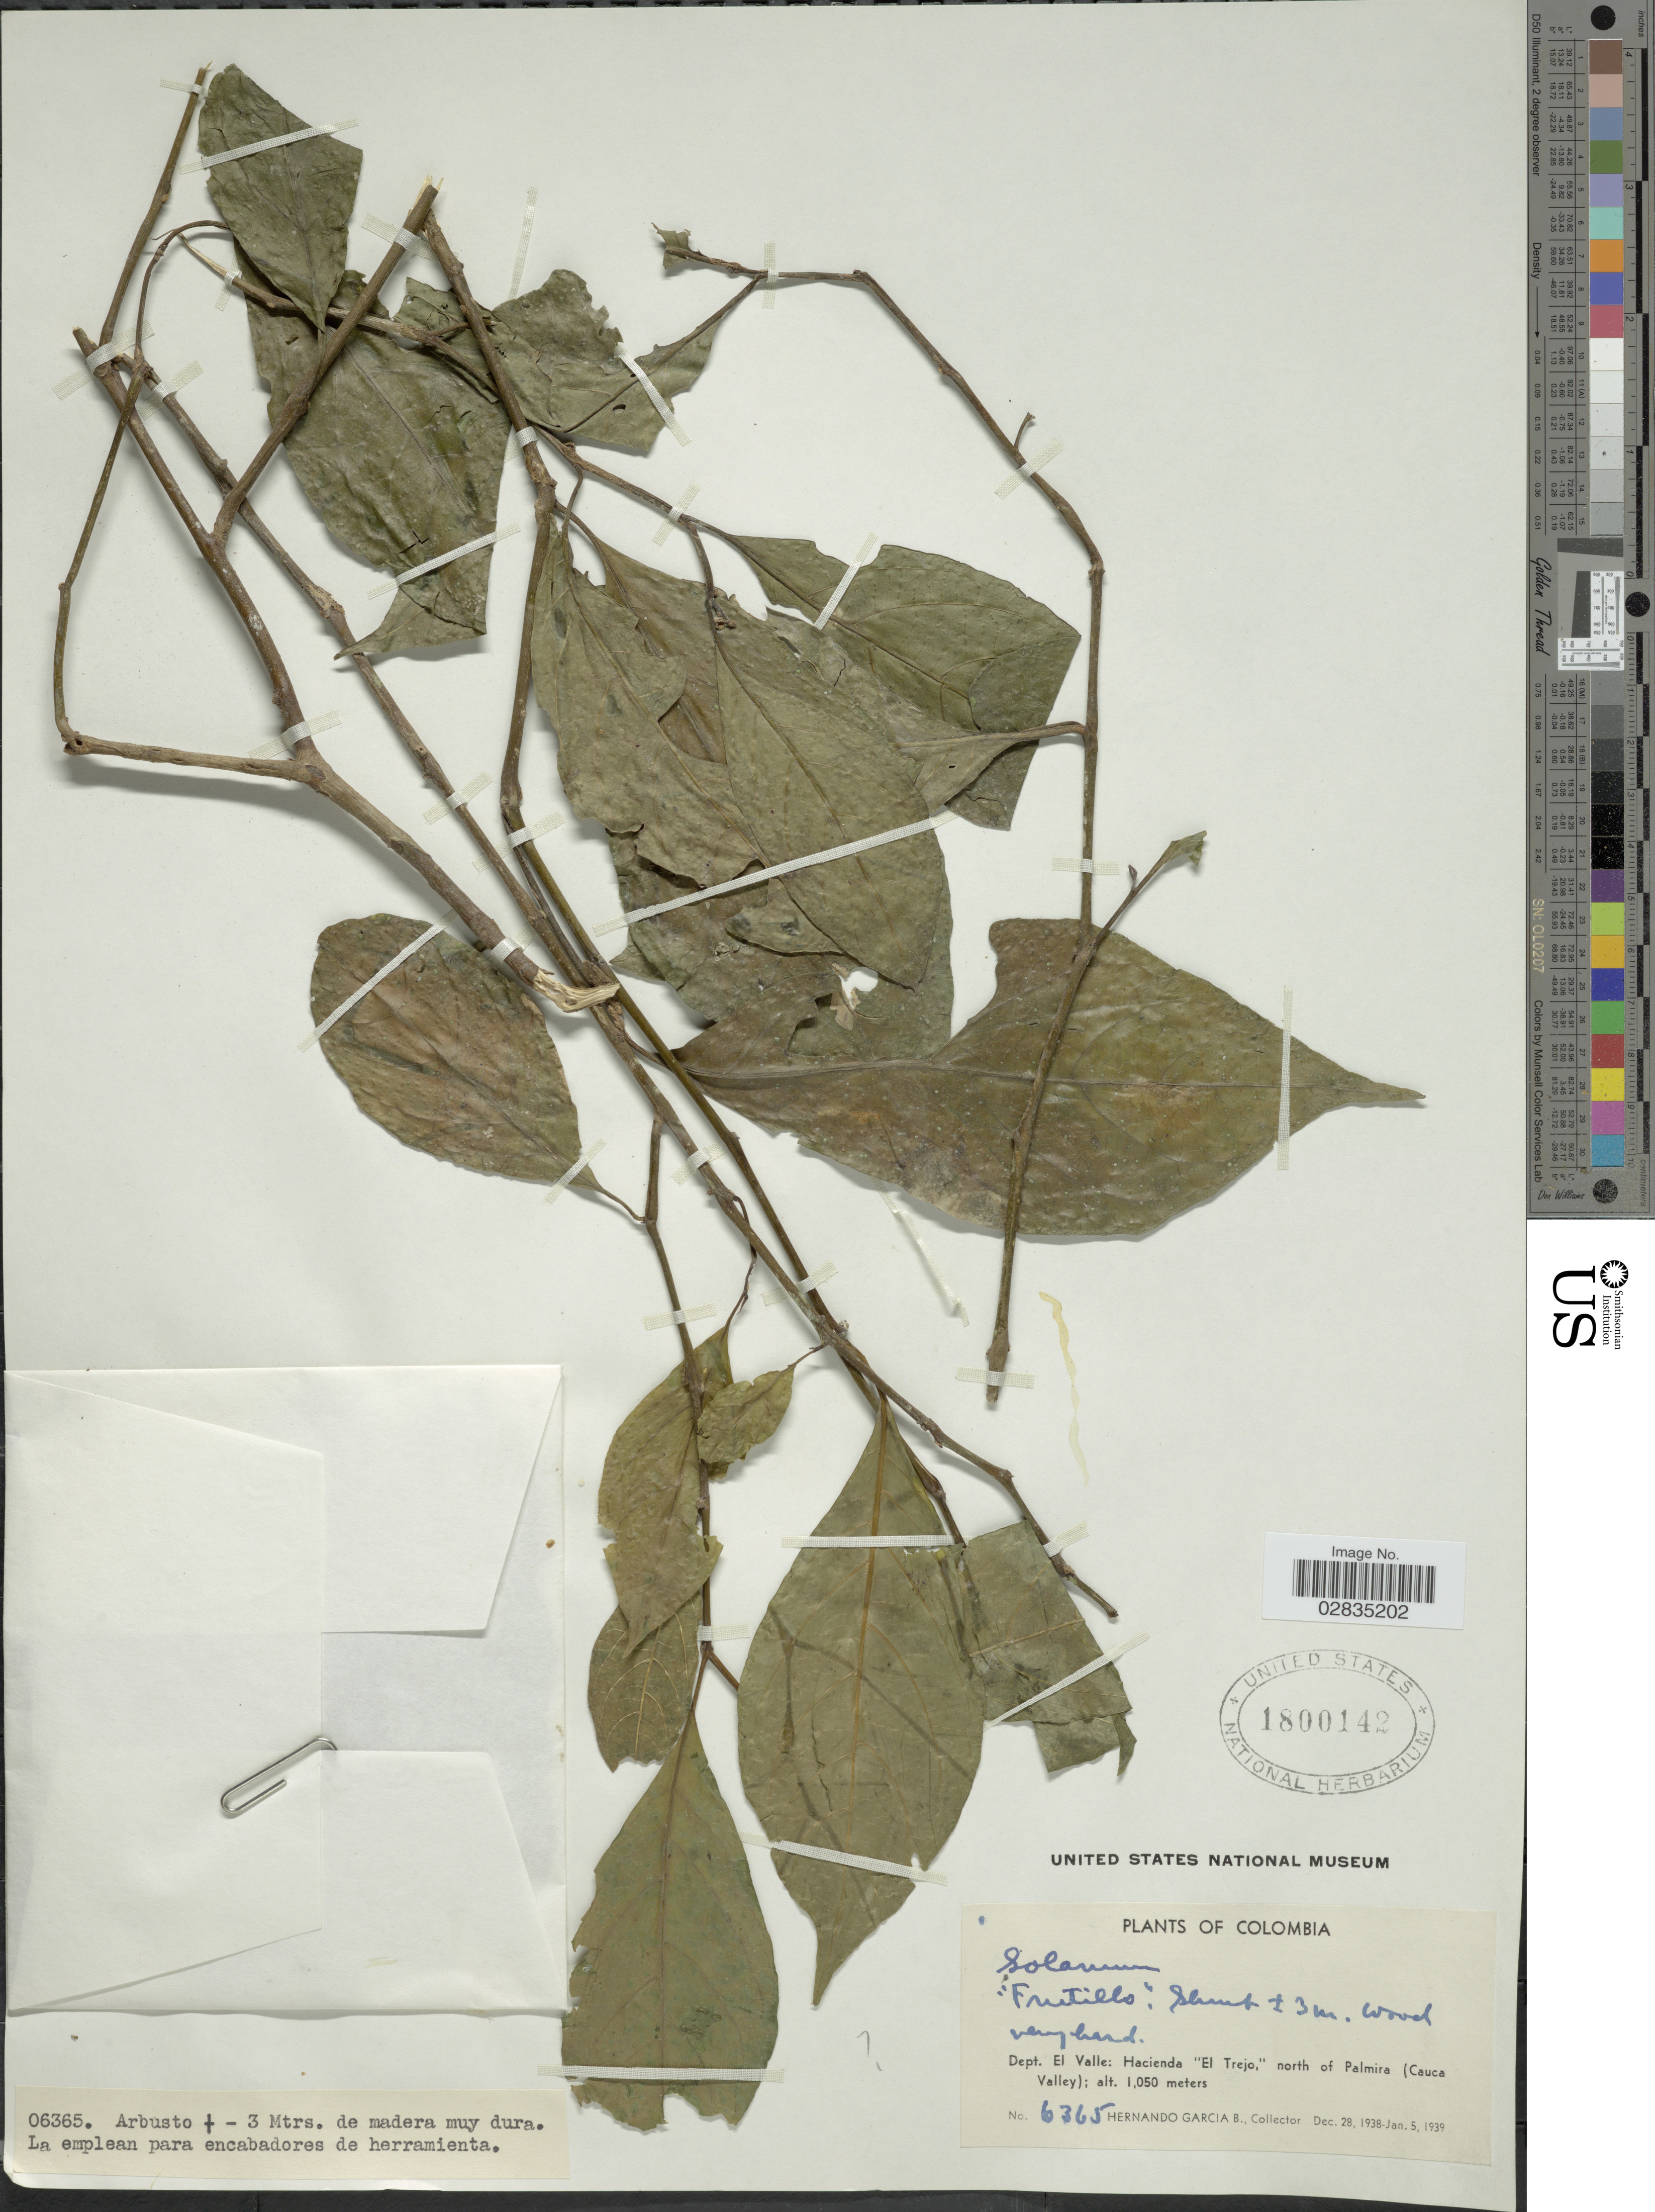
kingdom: Plantae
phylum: Tracheophyta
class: Magnoliopsida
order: Solanales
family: Solanaceae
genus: Solanum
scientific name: Solanum sp.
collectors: H. García Barriga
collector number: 6365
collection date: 1938-12-28/1939-01-05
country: Colombia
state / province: Valle del Cauca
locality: Dept. El Valle: Hacienda "El Trejo," north of Palmira (Cauca Valley).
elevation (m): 1050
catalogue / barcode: US 1800142